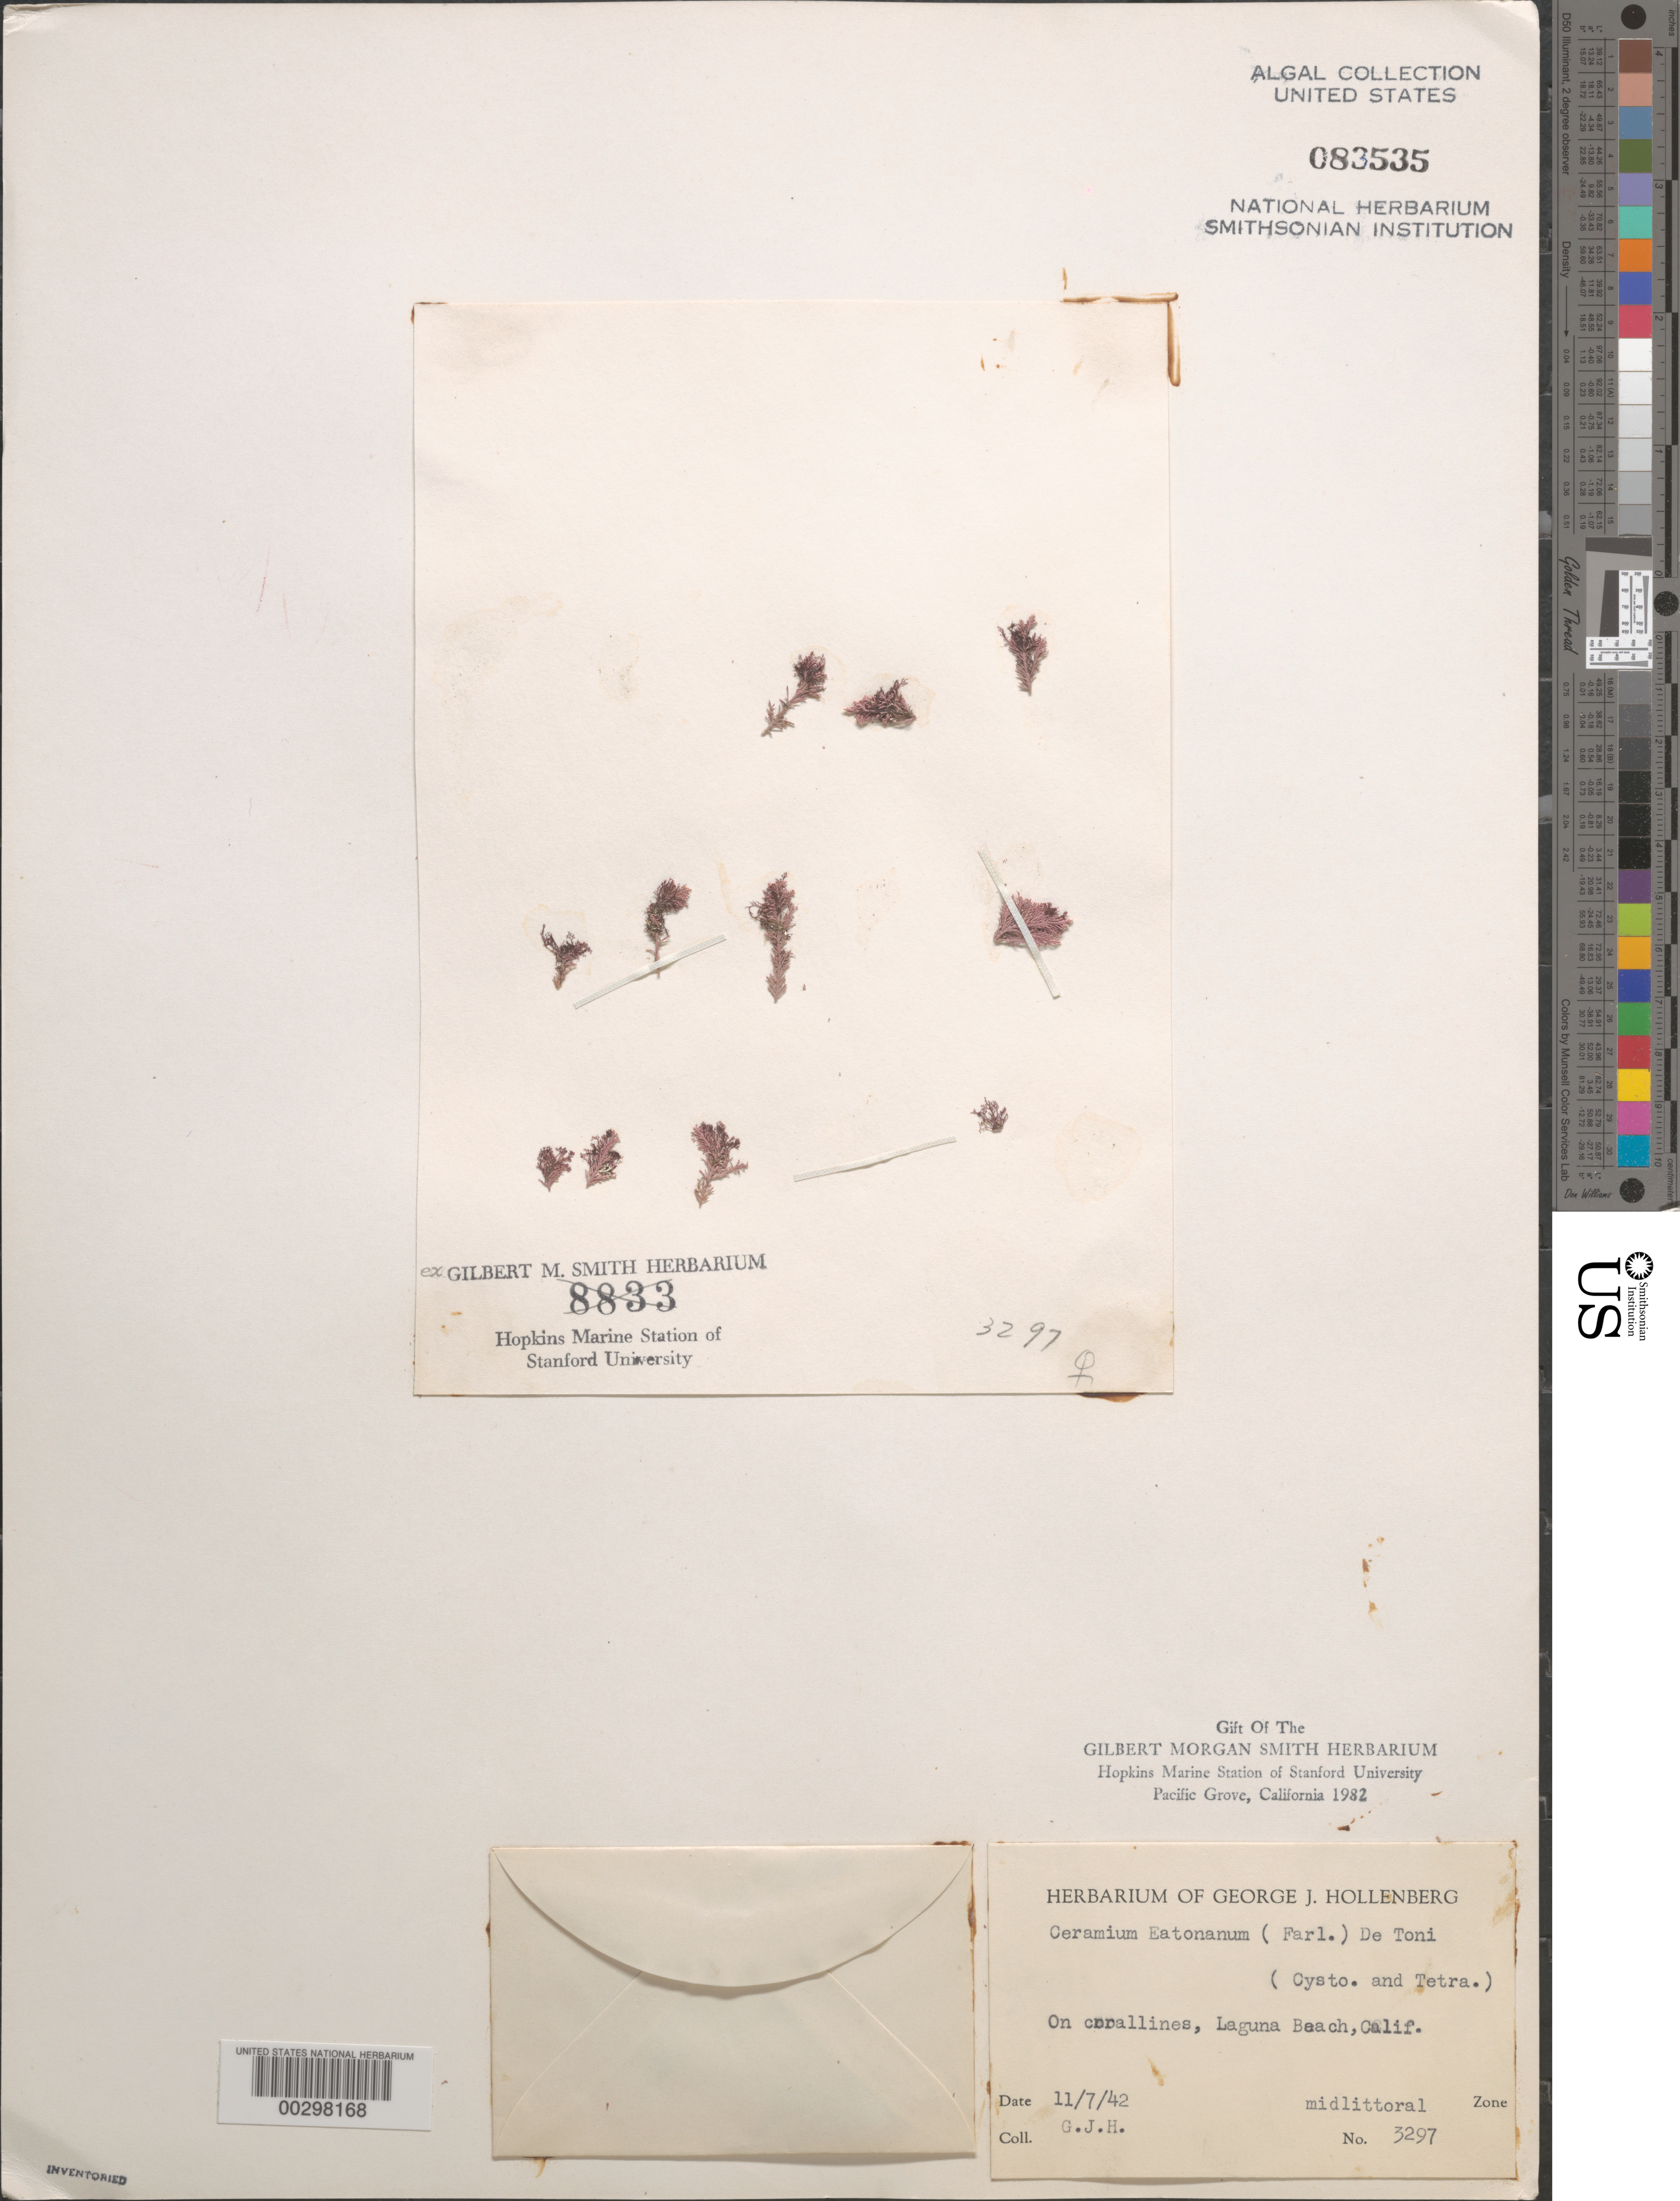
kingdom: Plantae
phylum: Rhodophyta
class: Florideophyceae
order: Ceramiales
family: Ceramiaceae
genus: Corallophila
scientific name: Corallophila eatoniana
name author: (Farl.) T.O. Cho et al.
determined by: Algae name updating Project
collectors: G. Hollenberg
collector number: GJH 3297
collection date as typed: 07 Nov 1942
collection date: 1942-11-07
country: United States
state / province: California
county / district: Orange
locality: Laguna Beach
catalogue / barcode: US 83535